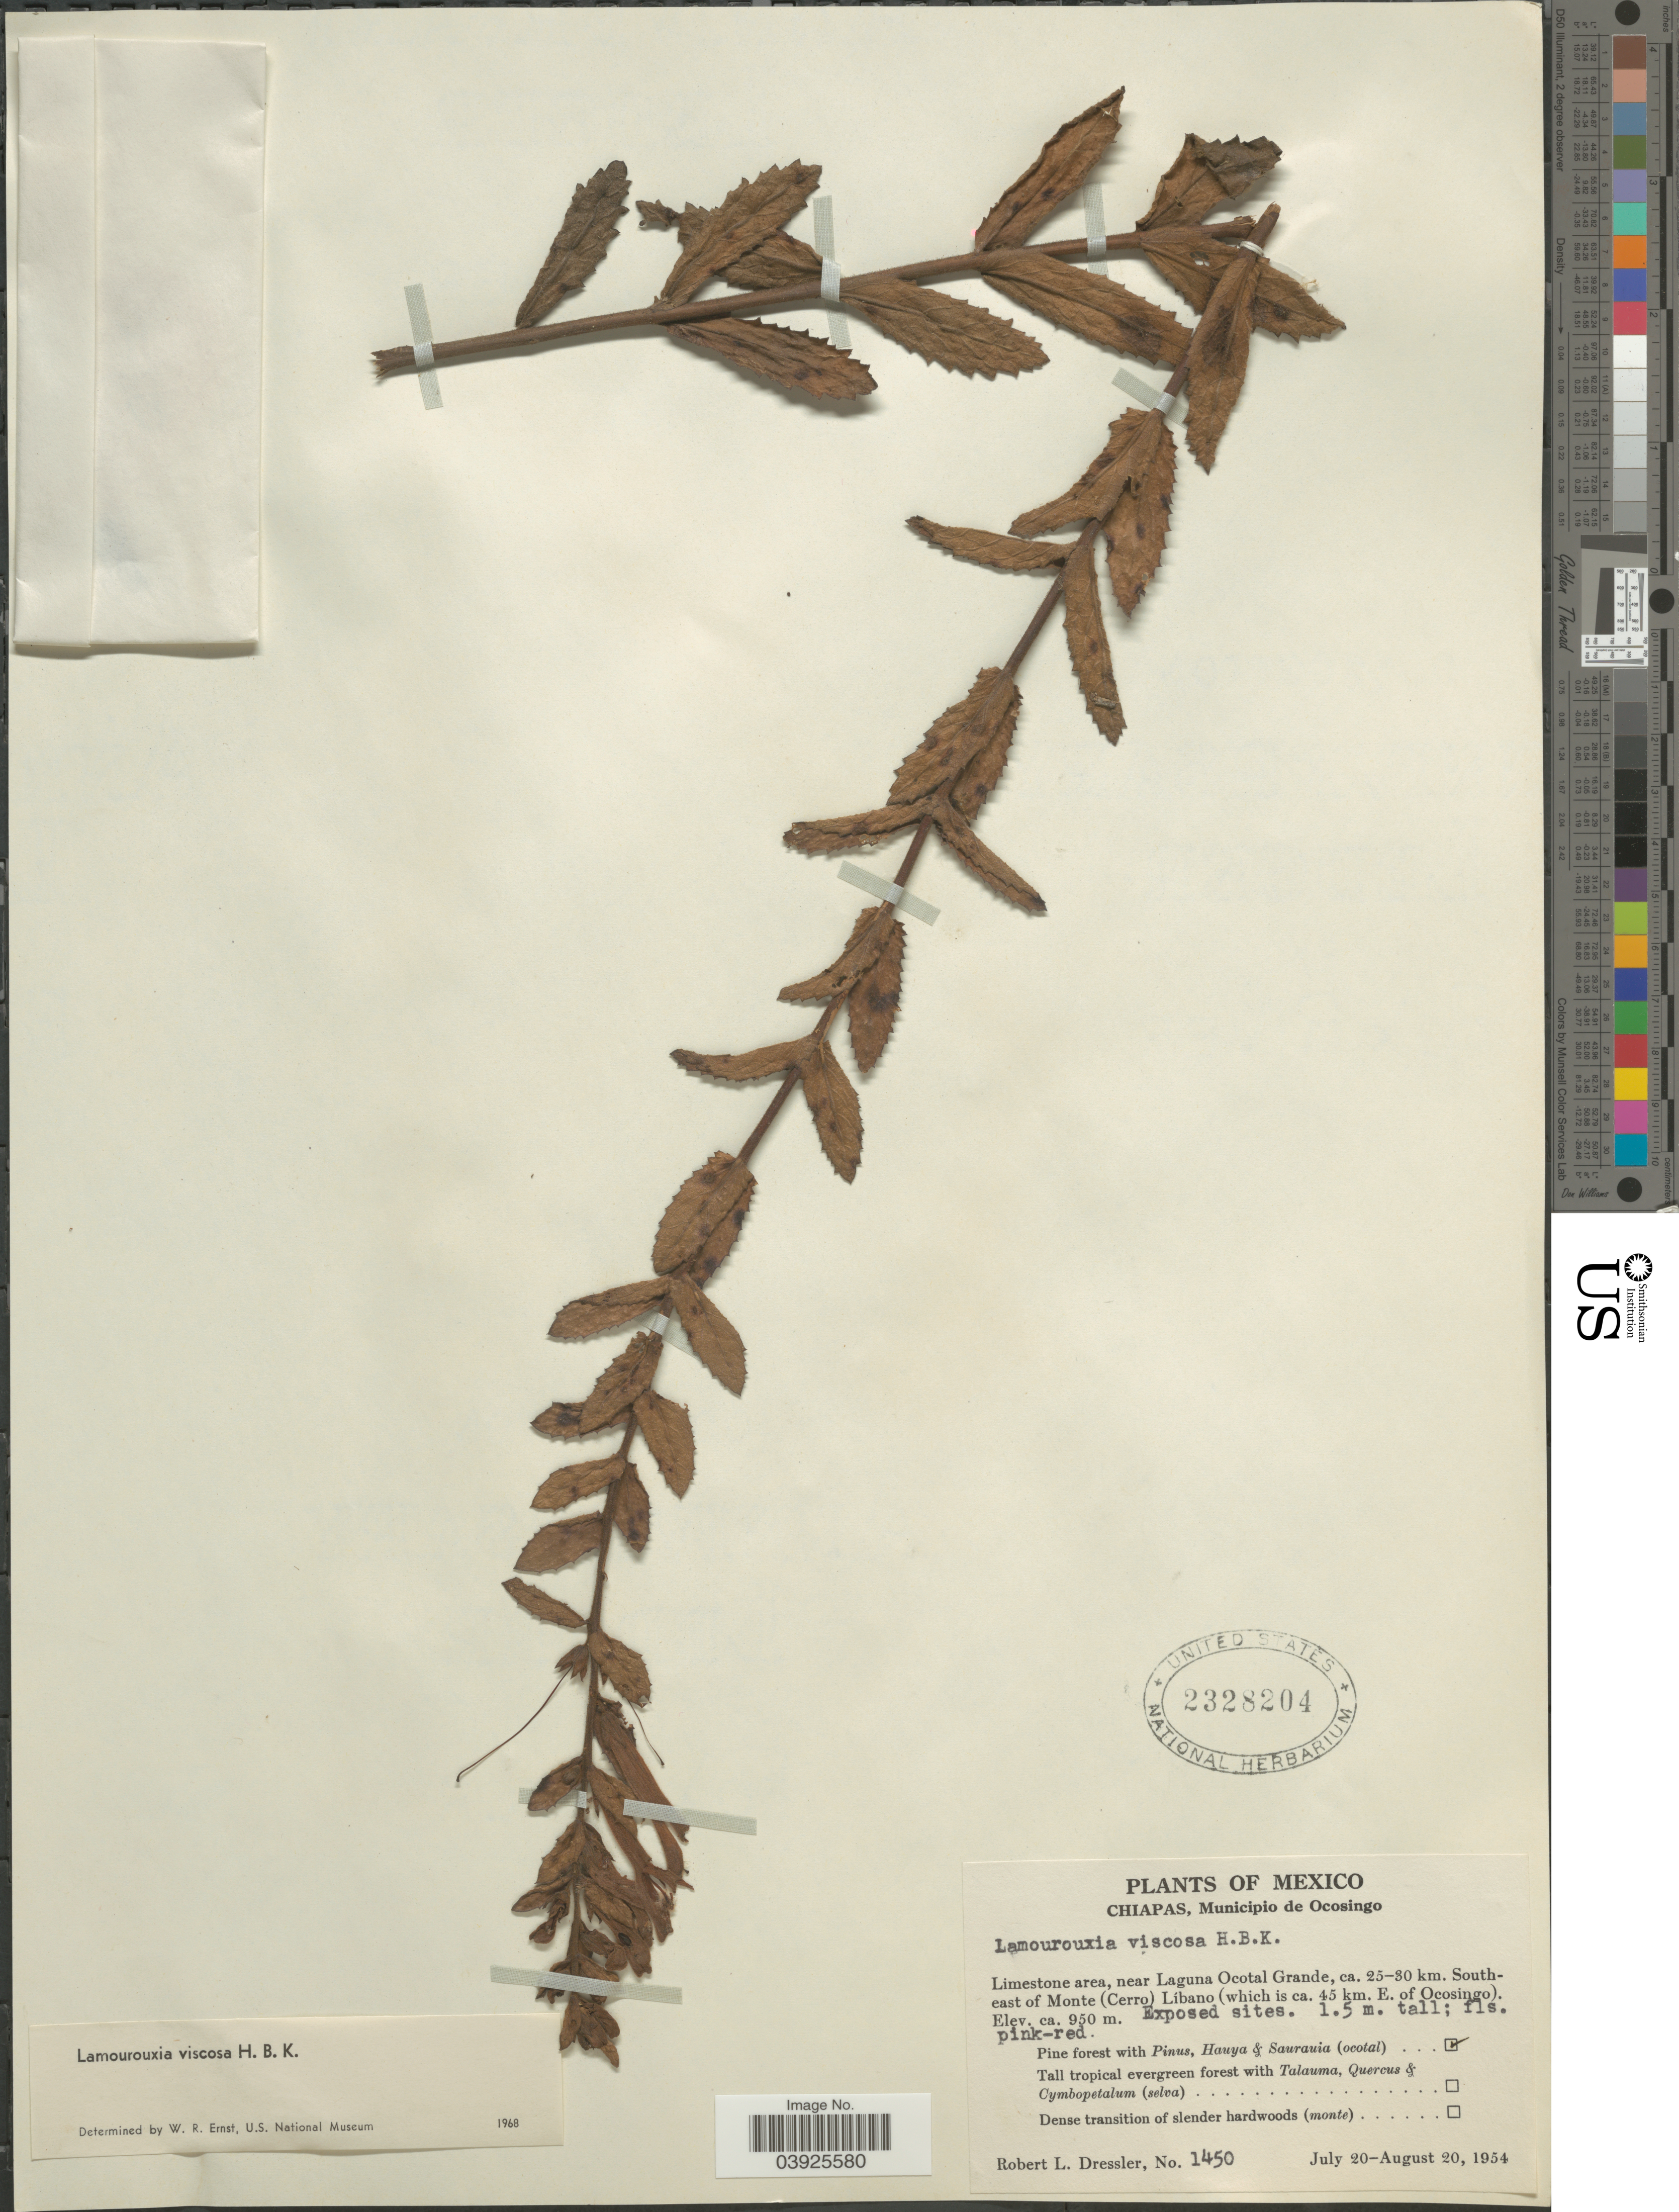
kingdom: Plantae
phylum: Tracheophyta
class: Magnoliopsida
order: Lamiales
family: Orobanchaceae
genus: Lamourouxia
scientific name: Lamourouxia viscosa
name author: Kunth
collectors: R. Dressler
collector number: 1450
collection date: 1954-07-20/1954-08-20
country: Mexico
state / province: Chiapas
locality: Municipio de Ocosingo. Limestone area, near Laguna Ocotal Grande, ca. 25-30 km. South-east of Monte (Cerro Líbano (which is ca. 45 km. E. of Ocosingo).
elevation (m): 950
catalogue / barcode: US 2328204